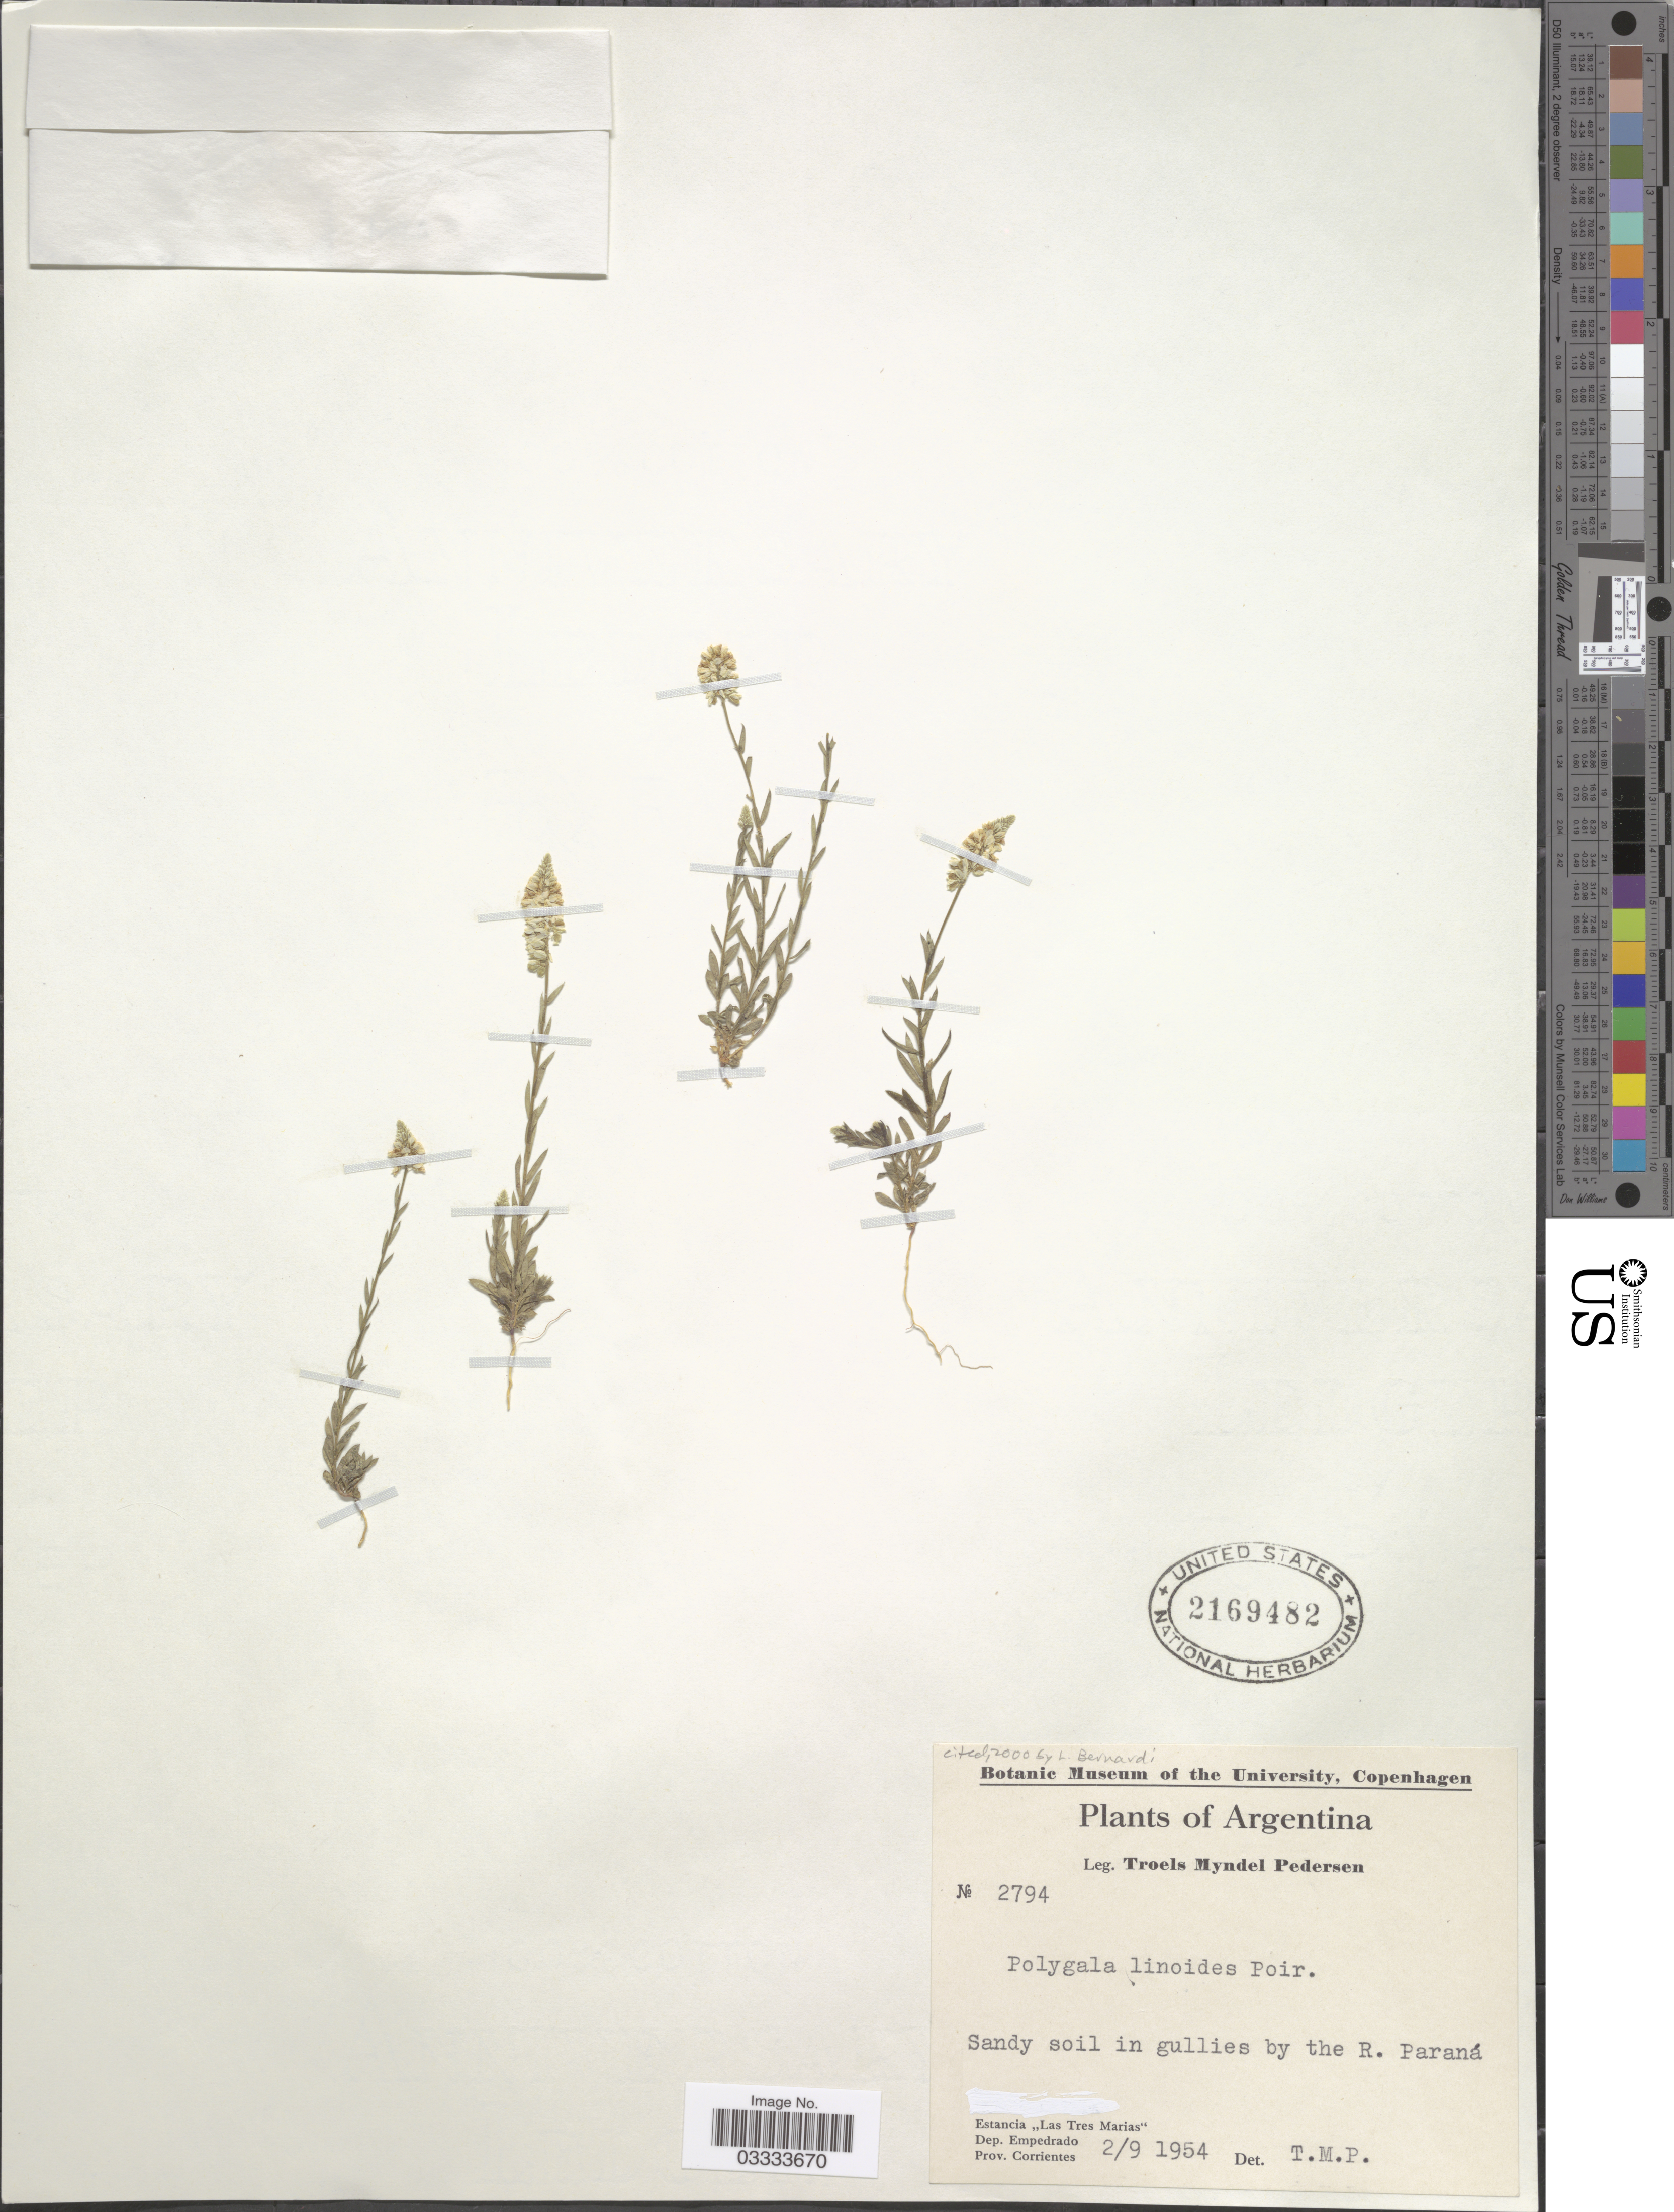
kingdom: Plantae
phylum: Tracheophyta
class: Magnoliopsida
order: Fabales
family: Polygalaceae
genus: Polygala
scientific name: Polygala linoides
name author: Poir.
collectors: T. Pederson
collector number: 2794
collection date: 1954-09-02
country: Argentina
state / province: Corrientes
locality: Sandy soil in gullies by the R. Paraná. Estancia "Las Tres Marias". Dep. Empedrado.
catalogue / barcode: US 2169482